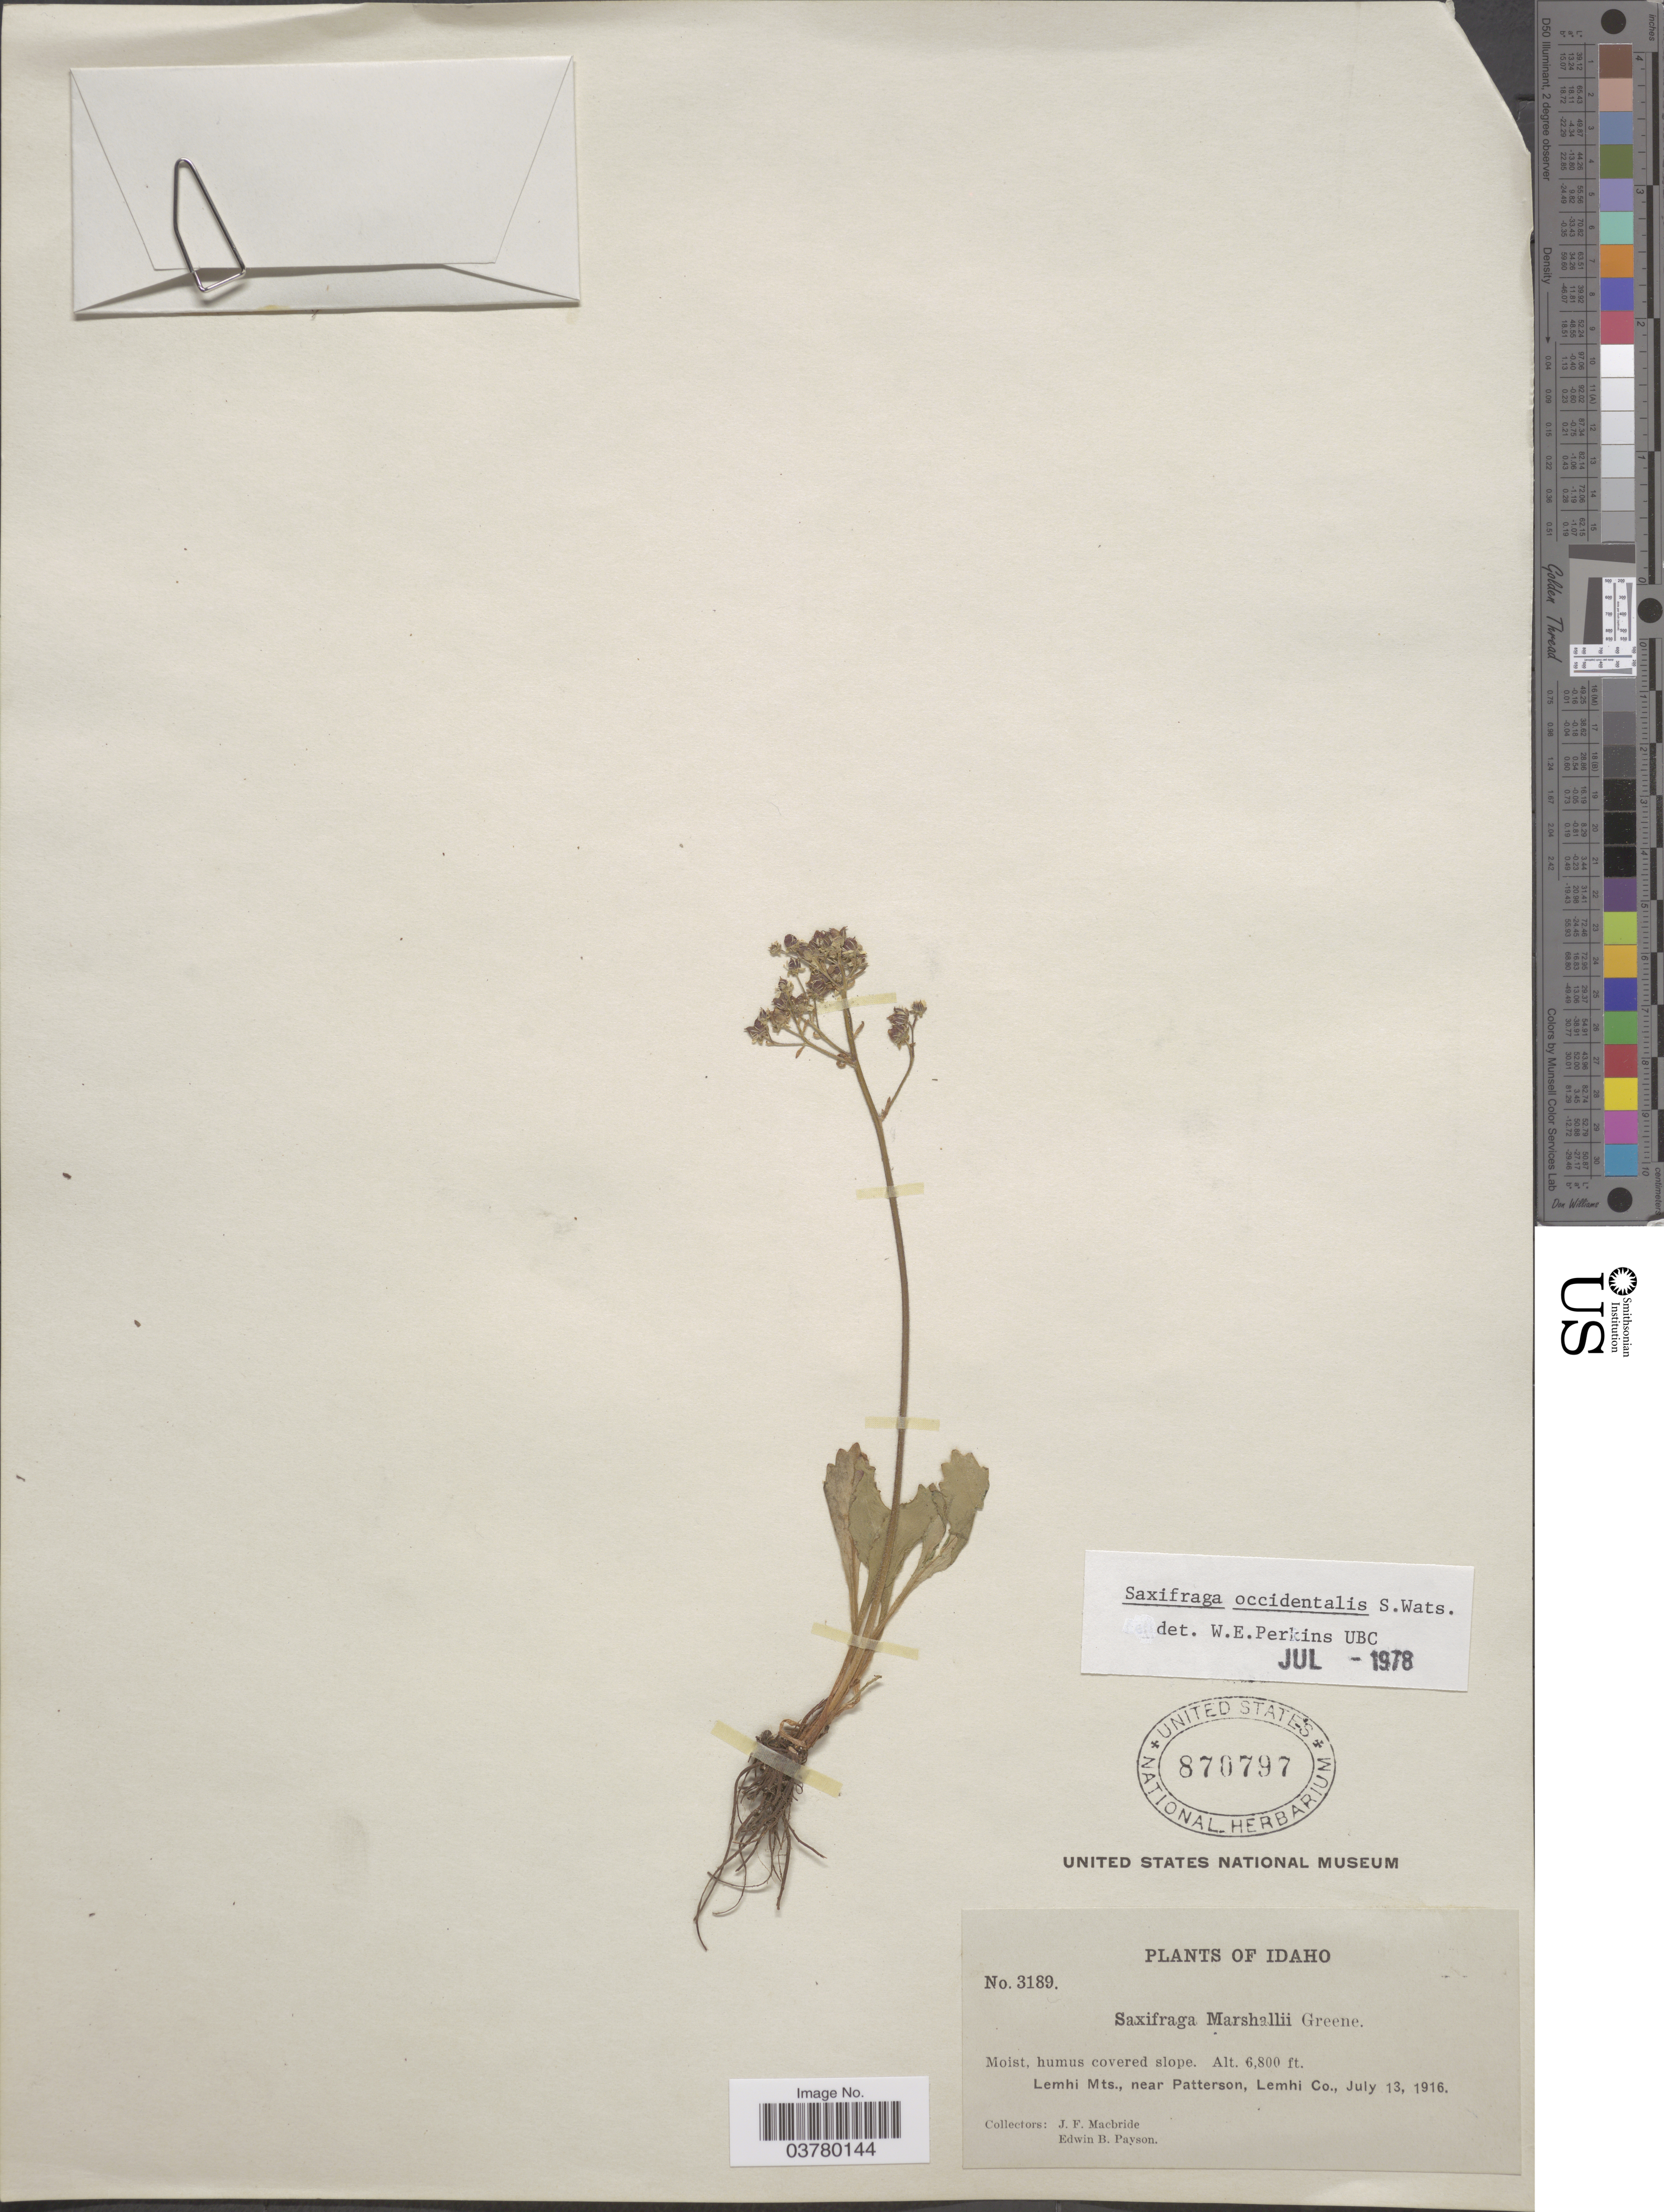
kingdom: Plantae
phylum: Tracheophyta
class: Magnoliopsida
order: Saxifragales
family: Saxifragaceae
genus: Micranthes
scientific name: Micranthes occidentalis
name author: (S. Watson) Small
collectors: J. F. Macbride & E. B. Payson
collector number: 3189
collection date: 1916-07-13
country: United States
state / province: Idaho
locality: Moist, humus covered slope. Lemhi Mts., near Patterson, Lemhi Co.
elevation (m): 2073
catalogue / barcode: US 870797